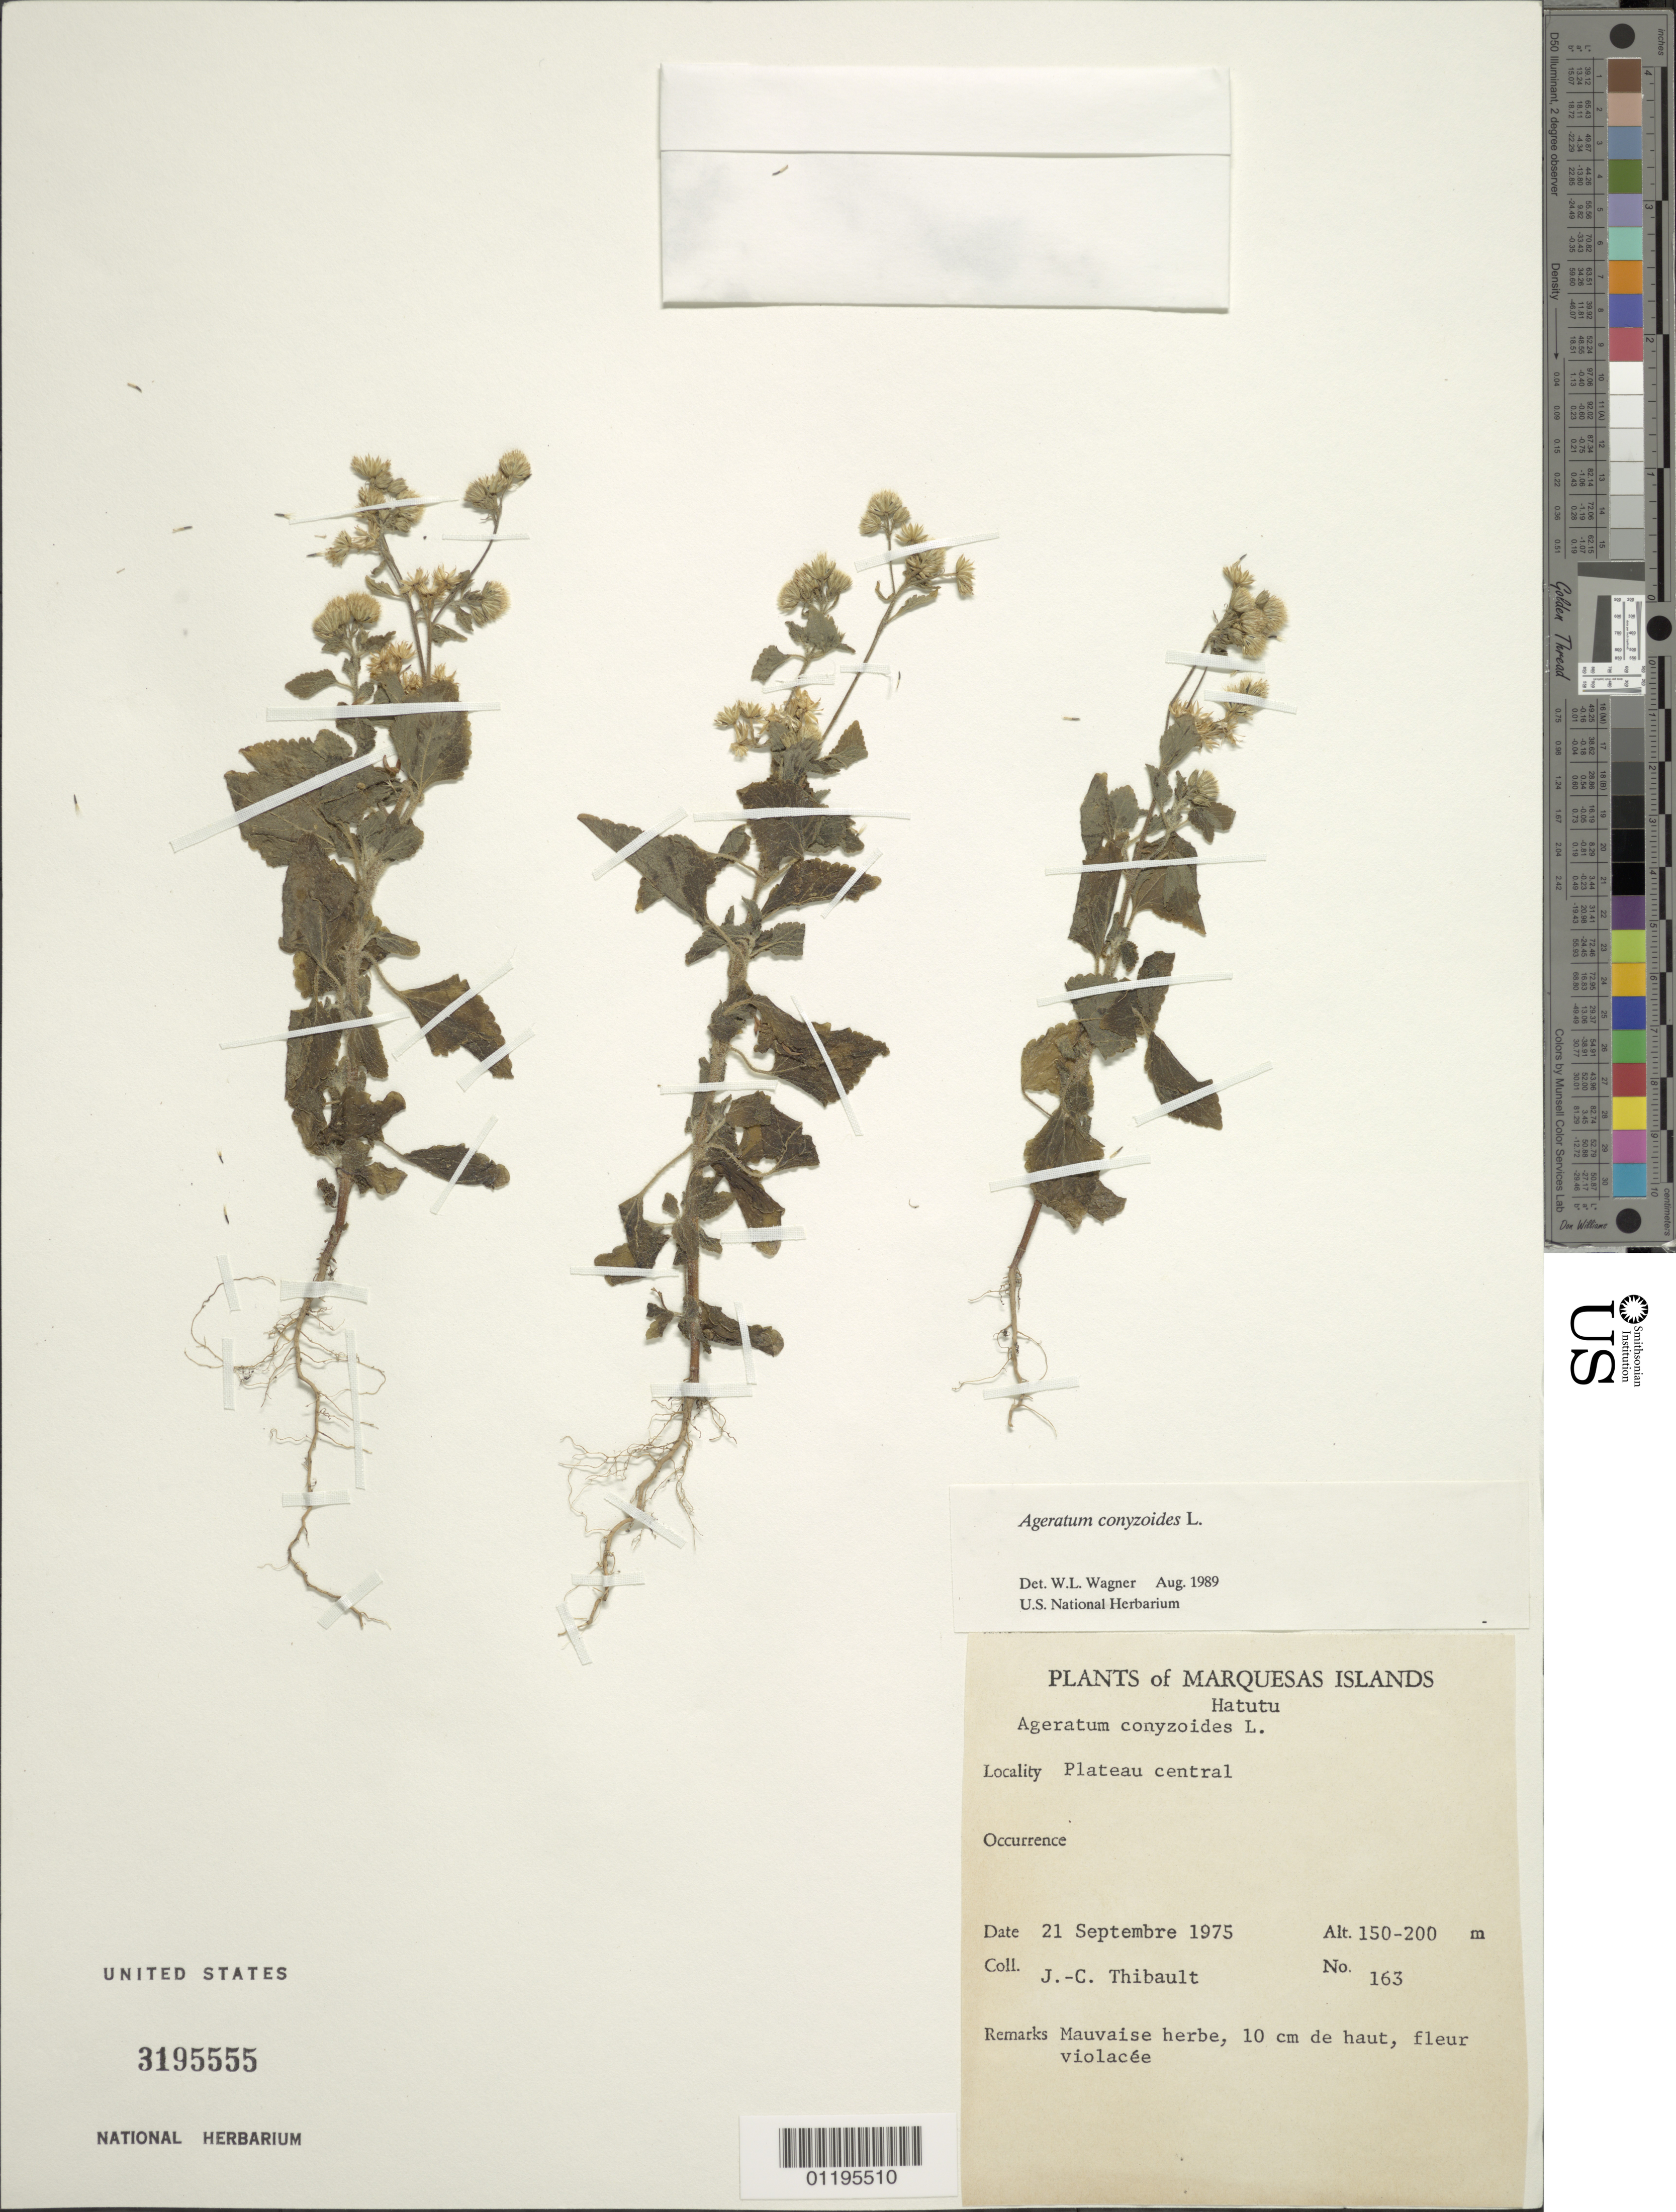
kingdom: Plantae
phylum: Tracheophyta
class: Magnoliopsida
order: Asterales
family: Asteraceae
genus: Ageratum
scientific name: Ageratum conyzoides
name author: L.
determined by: Wagner, W. L., (BOT), Smithsonian Institution - National Museum of Natural History (UNITED STATES)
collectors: J. Thibault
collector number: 163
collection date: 1975-09-21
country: French Polynesia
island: Hatutaa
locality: Plateau centrale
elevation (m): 150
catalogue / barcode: US 3195555